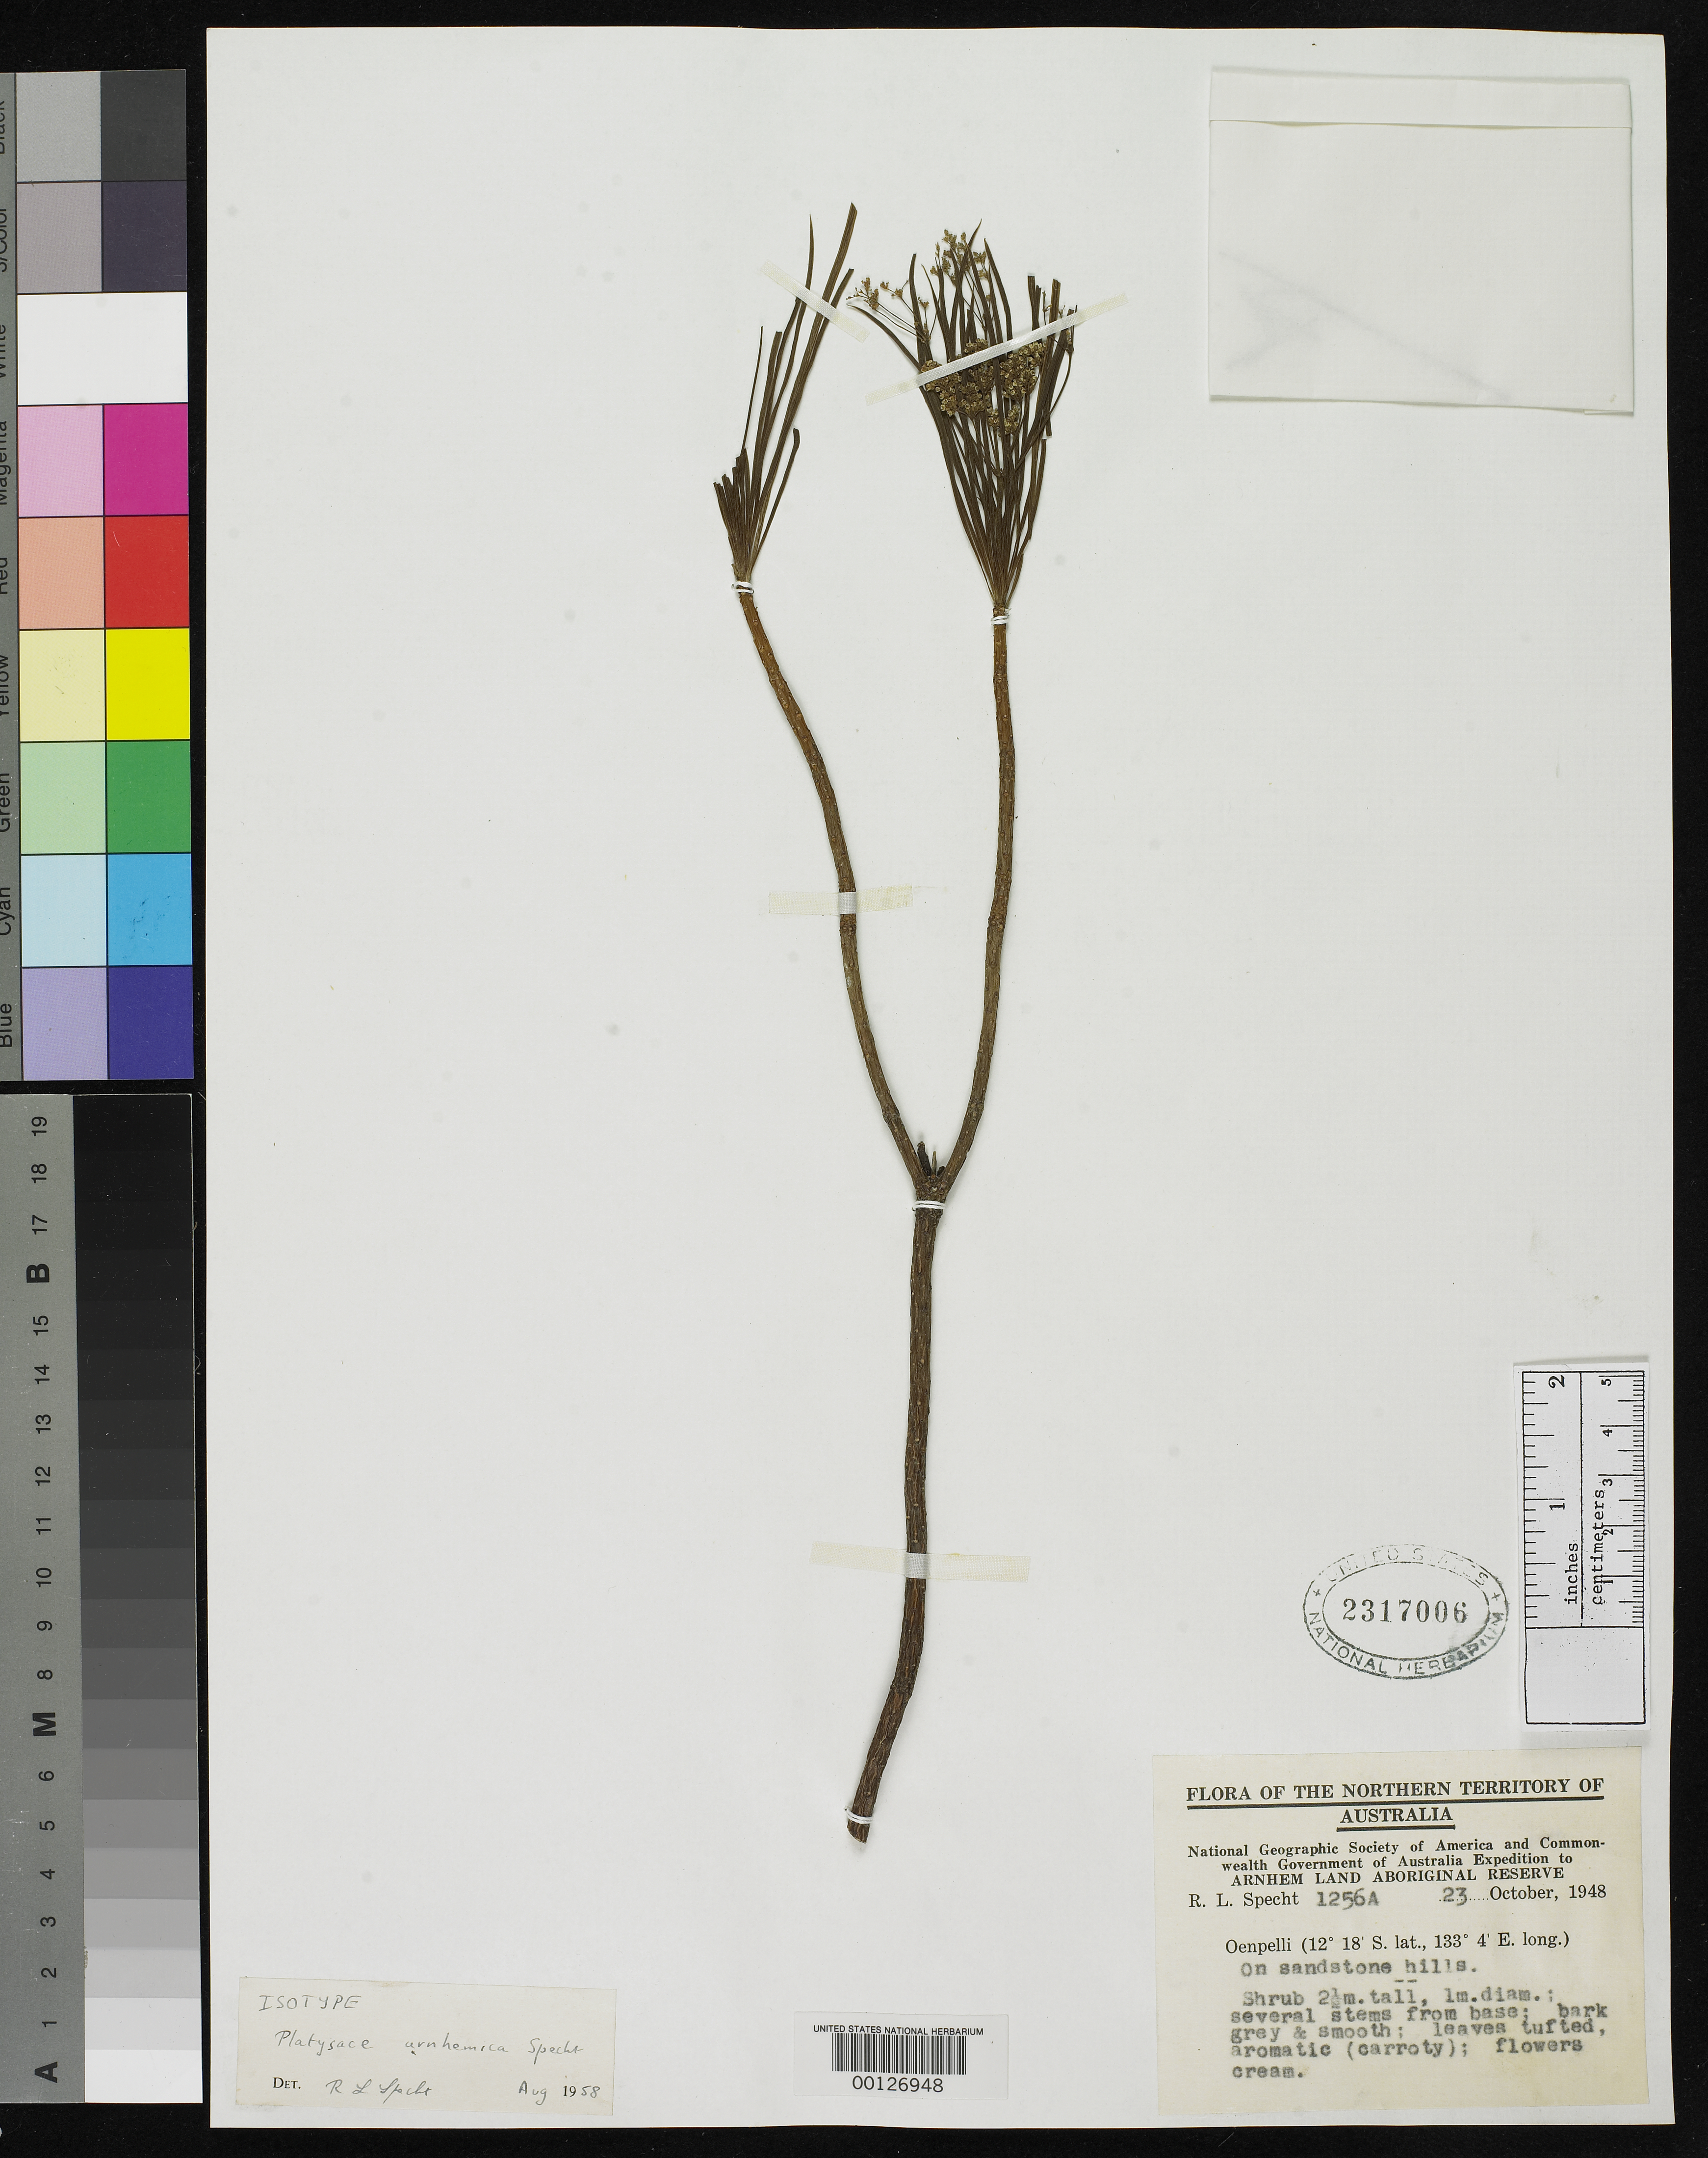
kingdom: Plantae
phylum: Tracheophyta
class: Magnoliopsida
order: Apiales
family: Apiaceae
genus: Platysace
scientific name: Platysace arnhemica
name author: Specht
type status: Isotype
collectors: R. L. Specht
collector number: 1256a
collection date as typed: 23 Oct 1948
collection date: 1948-10-23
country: Australia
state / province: Northern Territory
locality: Arnhem Land.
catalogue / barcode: US 2317006